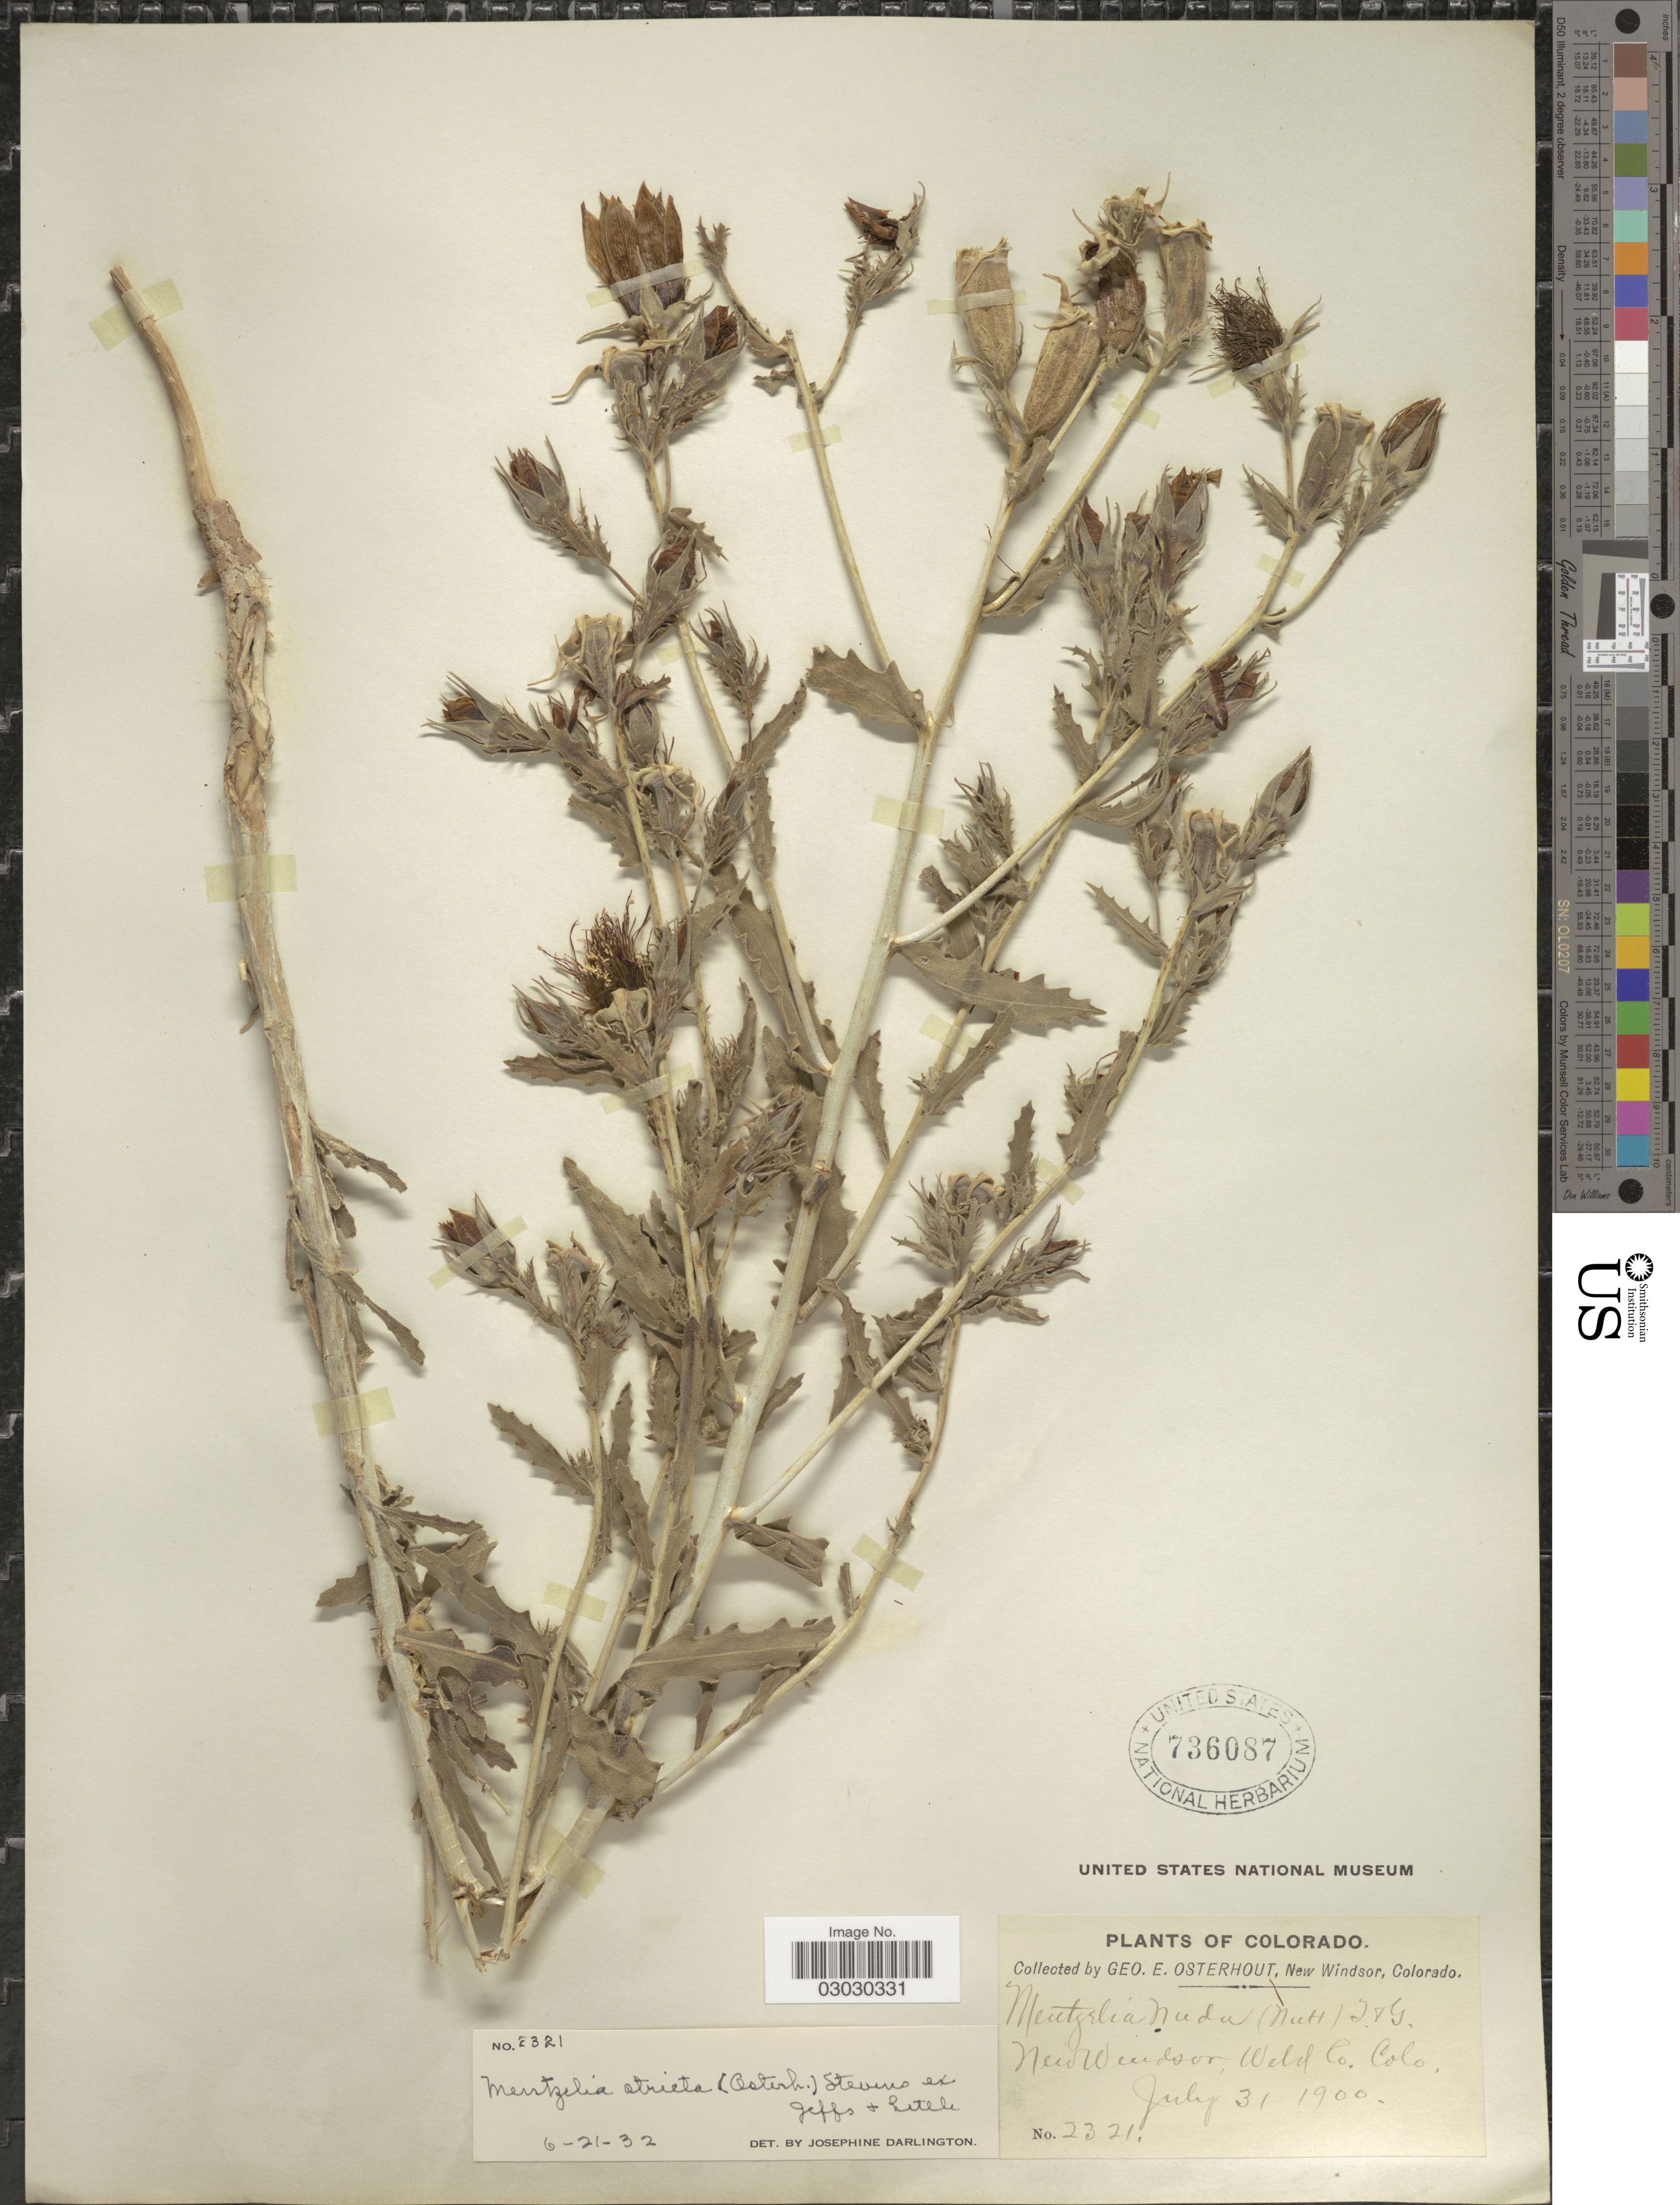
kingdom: Plantae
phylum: Tracheophyta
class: Magnoliopsida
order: Cornales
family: Loasaceae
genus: Mentzelia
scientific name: Mentzelia stricta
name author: (Osterh.) Stevens ex Jeffs & Little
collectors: G. Osterhout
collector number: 2321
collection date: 1900-07-31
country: United States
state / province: Colorado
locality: New Windsor, Weld Co.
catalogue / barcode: US 736087